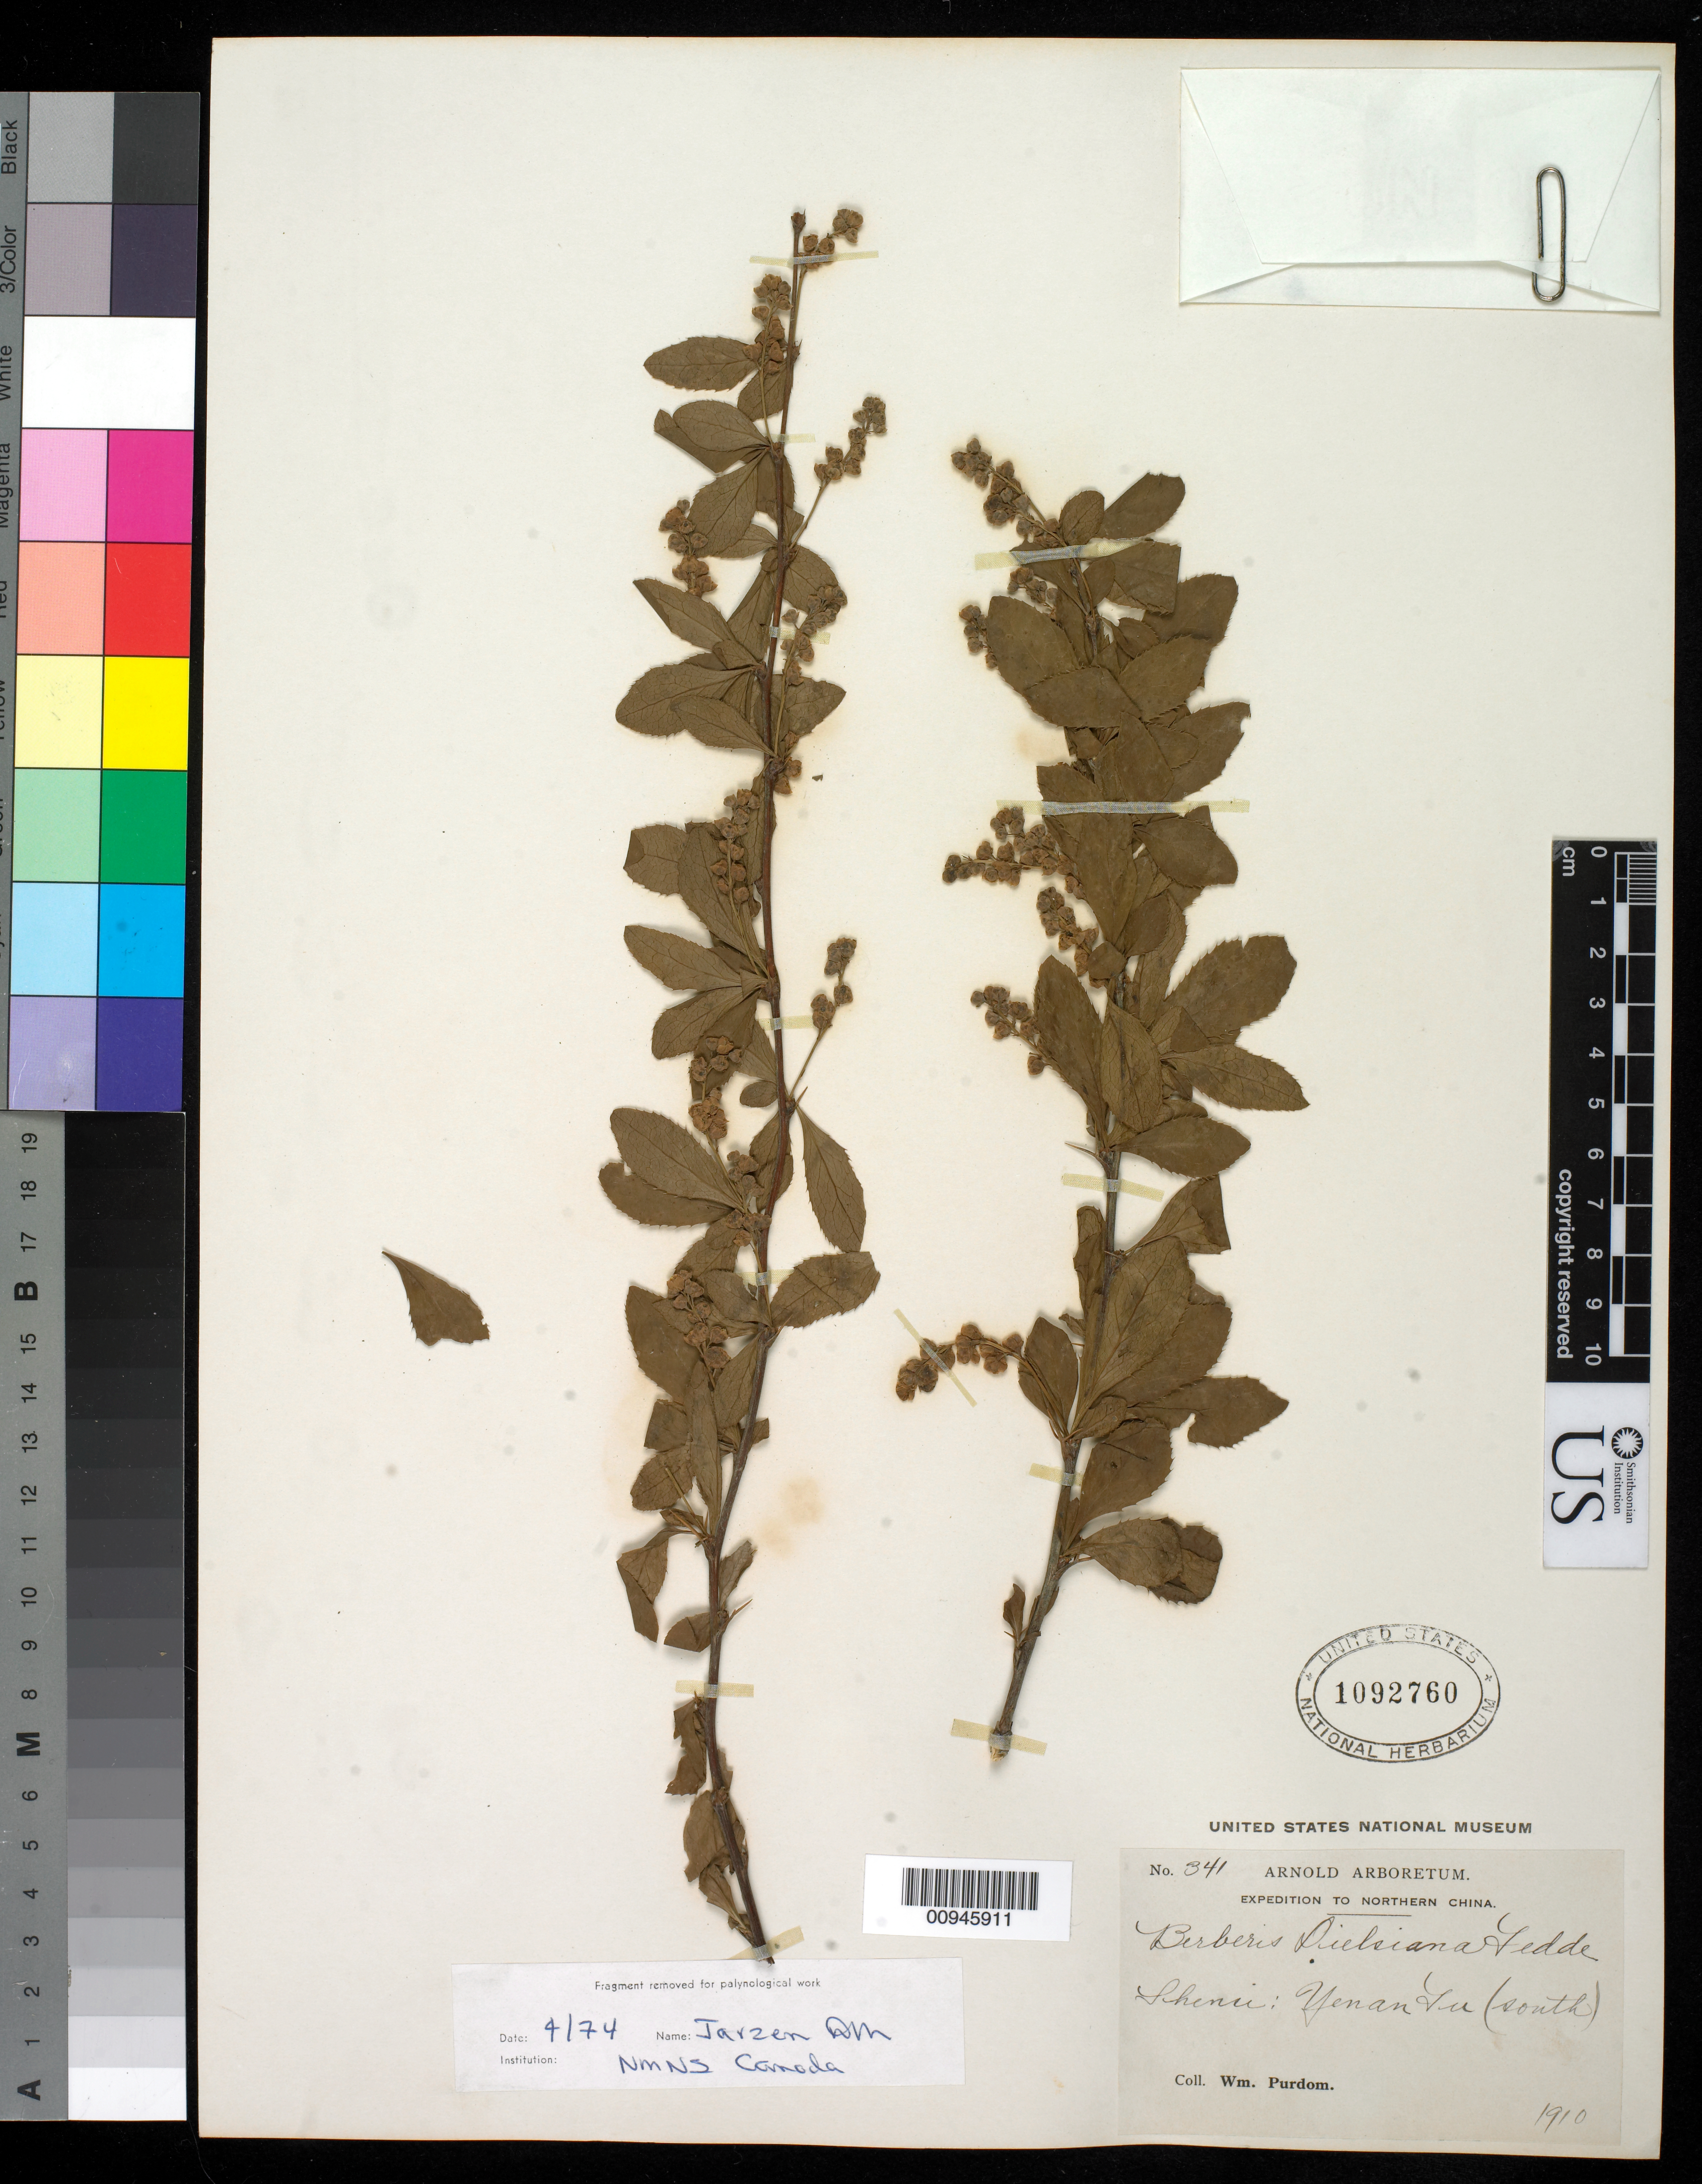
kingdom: Plantae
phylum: Tracheophyta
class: Magnoliopsida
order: Ranunculales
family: Berberidaceae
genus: Berberis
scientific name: Berberis dielsiana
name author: Fedde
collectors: W. Purdom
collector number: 341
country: China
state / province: Shanxi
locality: Yenan Fu, south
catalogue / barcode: US 1092760